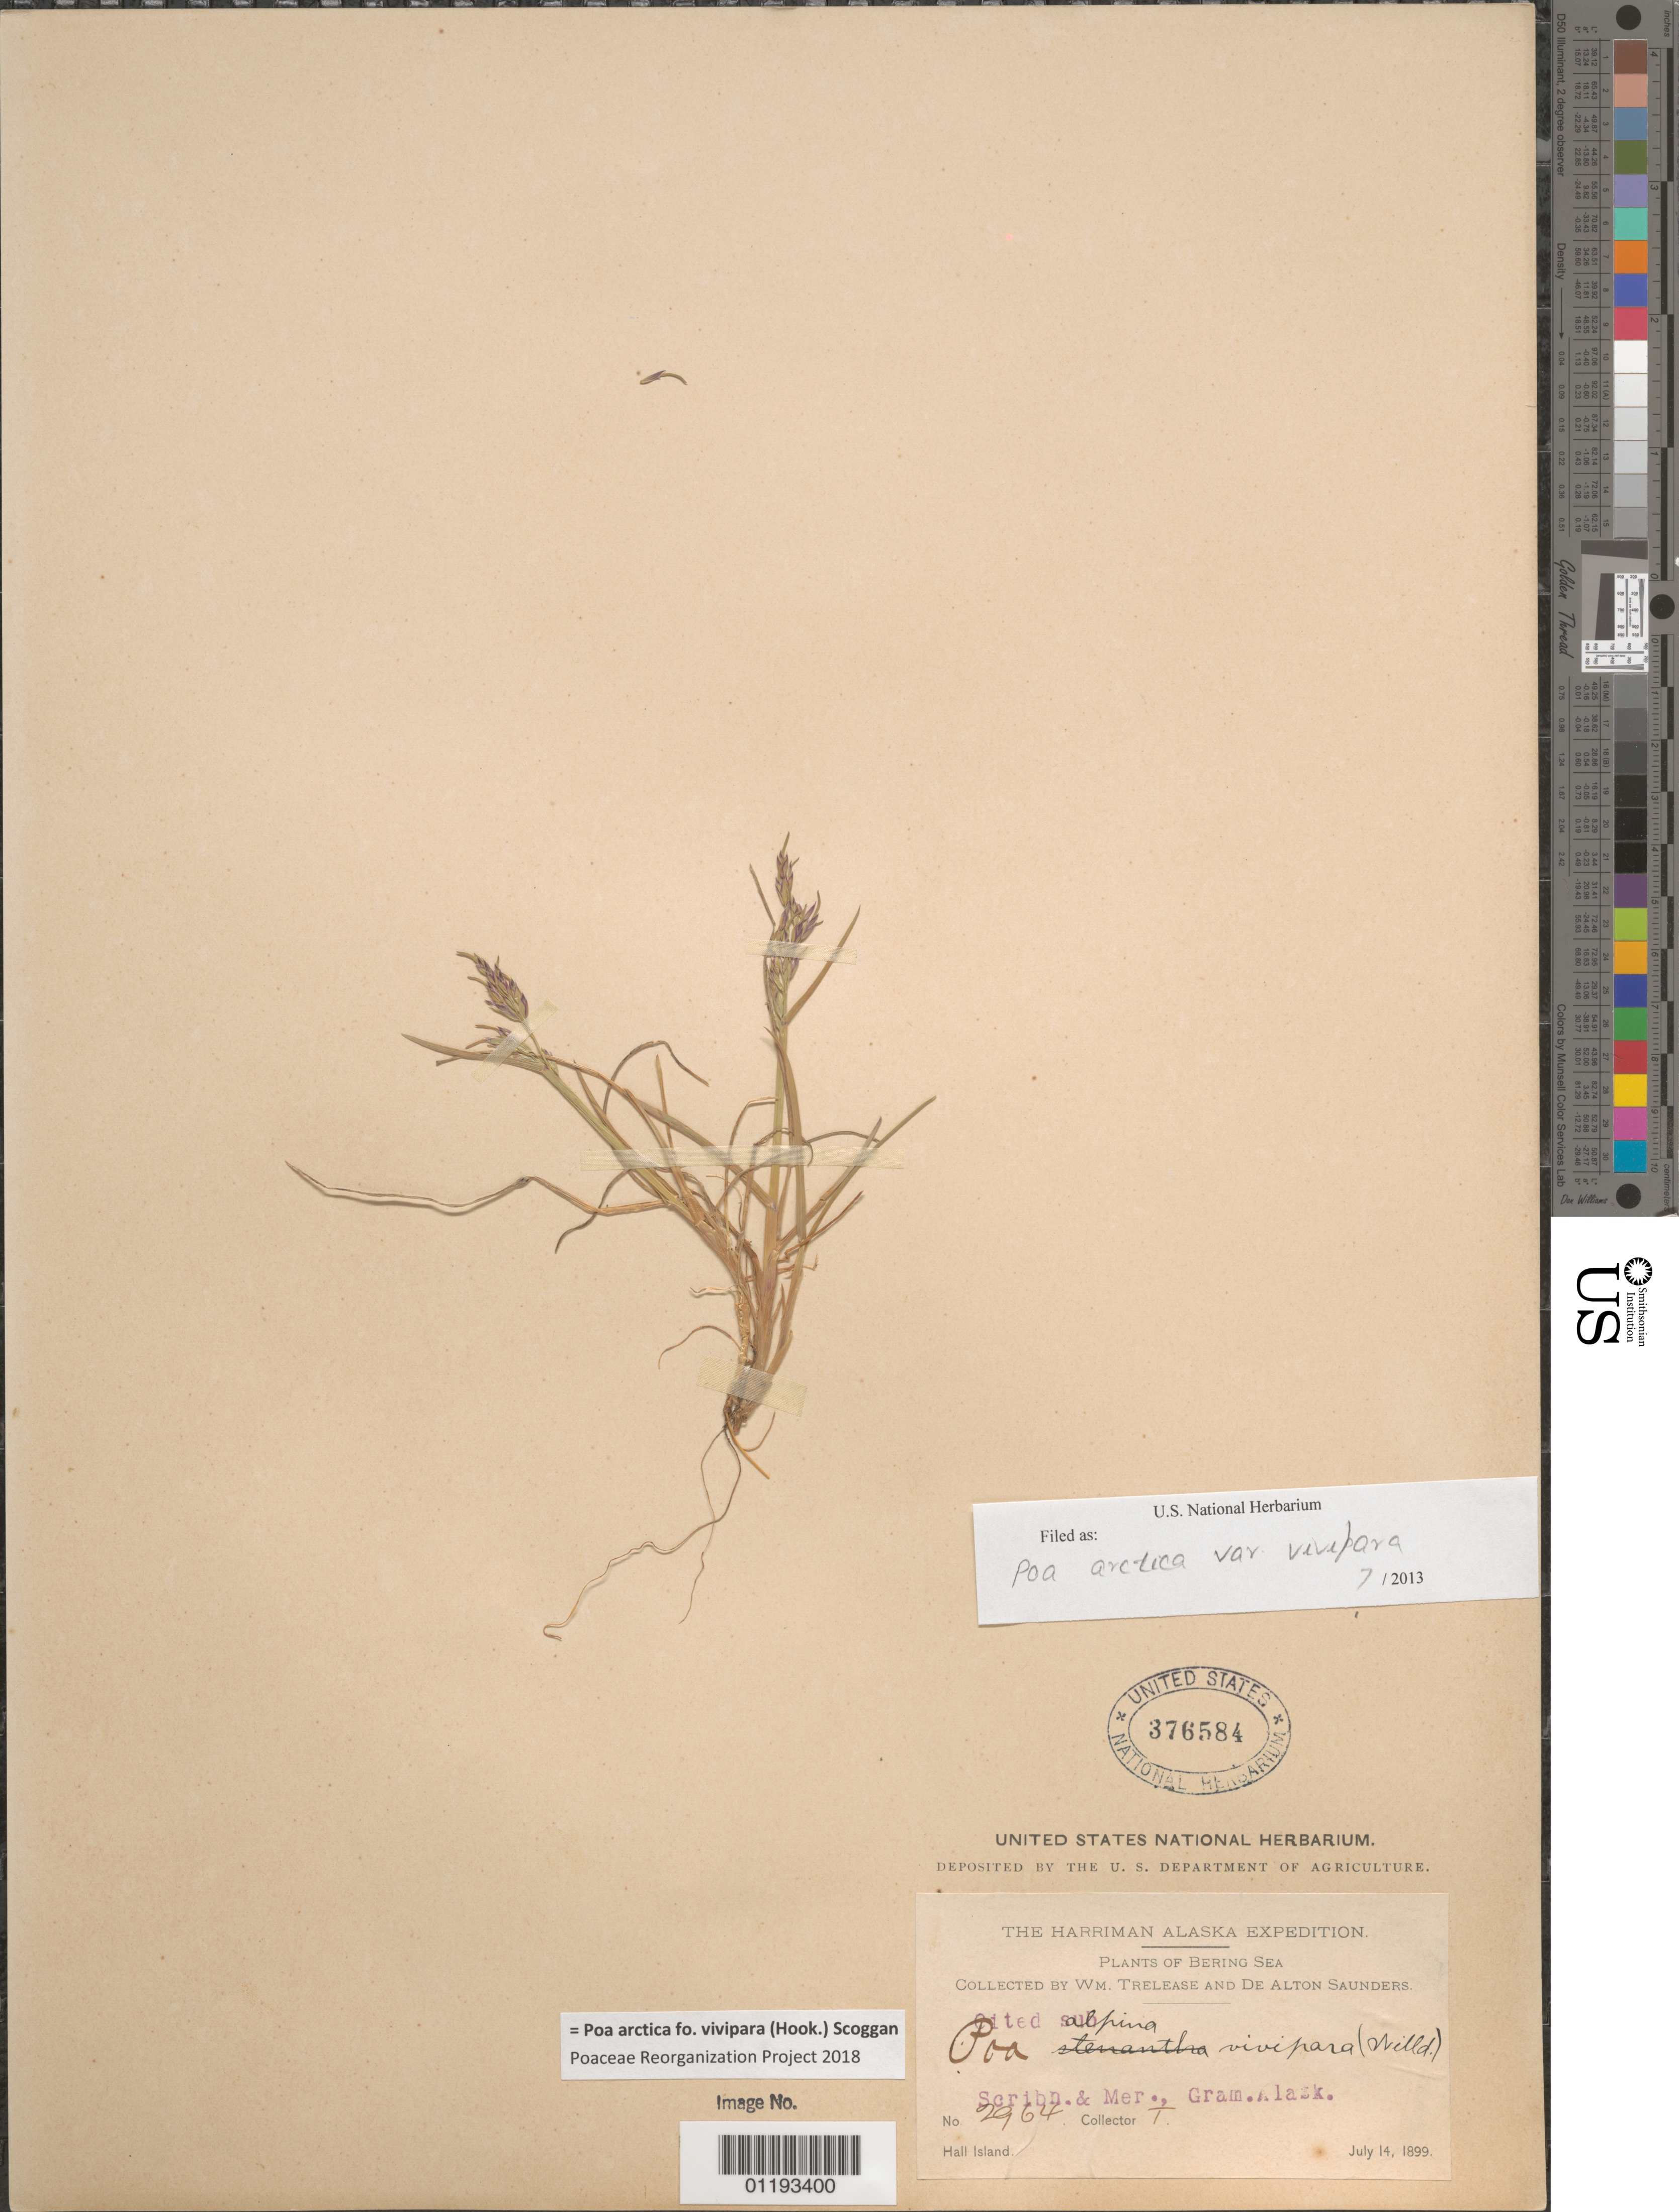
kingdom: Plantae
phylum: Tracheophyta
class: Liliopsida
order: Poales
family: Poaceae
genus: Poa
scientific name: Poa arctica f. vivipara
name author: (Hook.) Scoggan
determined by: Poaceae Reorganization Project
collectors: W. Trelease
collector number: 2964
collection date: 1899-07-14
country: United States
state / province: Alaska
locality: Hall Island. Bering Sea.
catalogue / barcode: US 376584